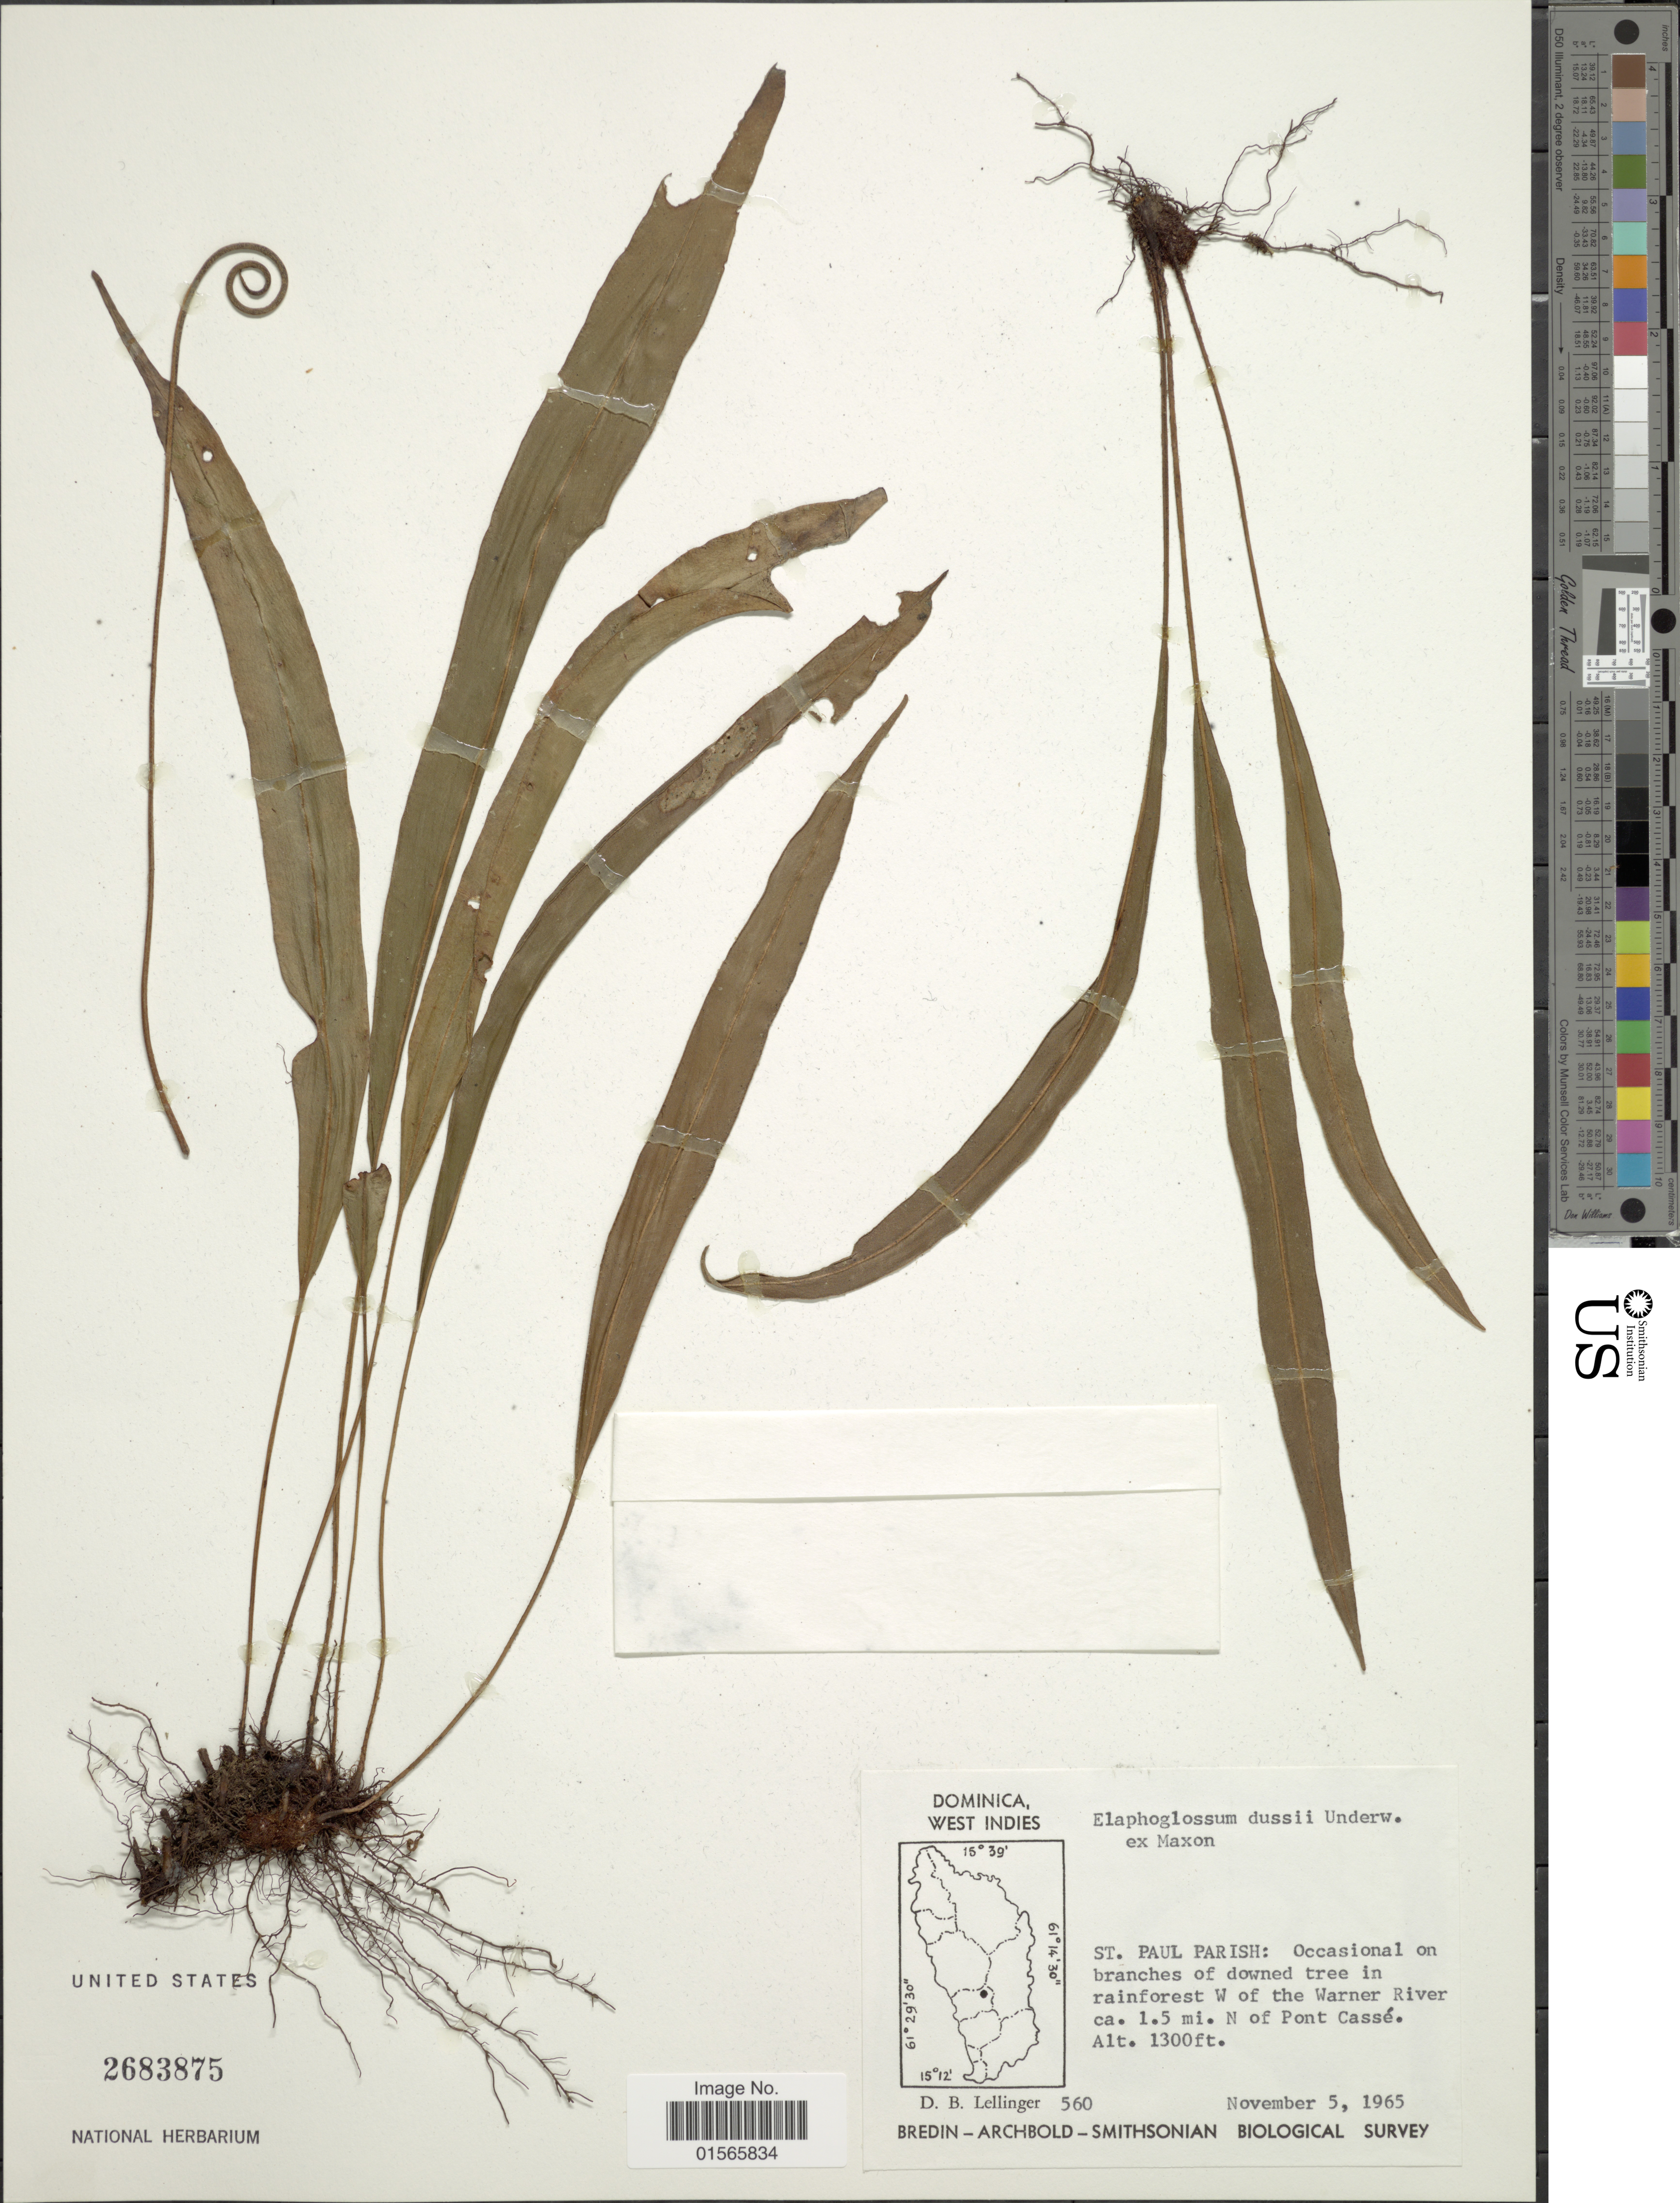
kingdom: Plantae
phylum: Tracheophyta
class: Polypodiopsida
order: Polypodiales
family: Dryopteridaceae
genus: Elaphoglossum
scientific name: Elaphoglossum petiolatum var. dussii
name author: (Underw. ex Maxon) Proctor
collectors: D. B. Lellinger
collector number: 560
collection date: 1965-11-05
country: Dominica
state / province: St. Paul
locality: St Paul Parish: Occasional on branches of downed tree in rainforest W of the Warner River ca. 1.5 mi. N. of Pont Cassé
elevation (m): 396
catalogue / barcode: US 2683875